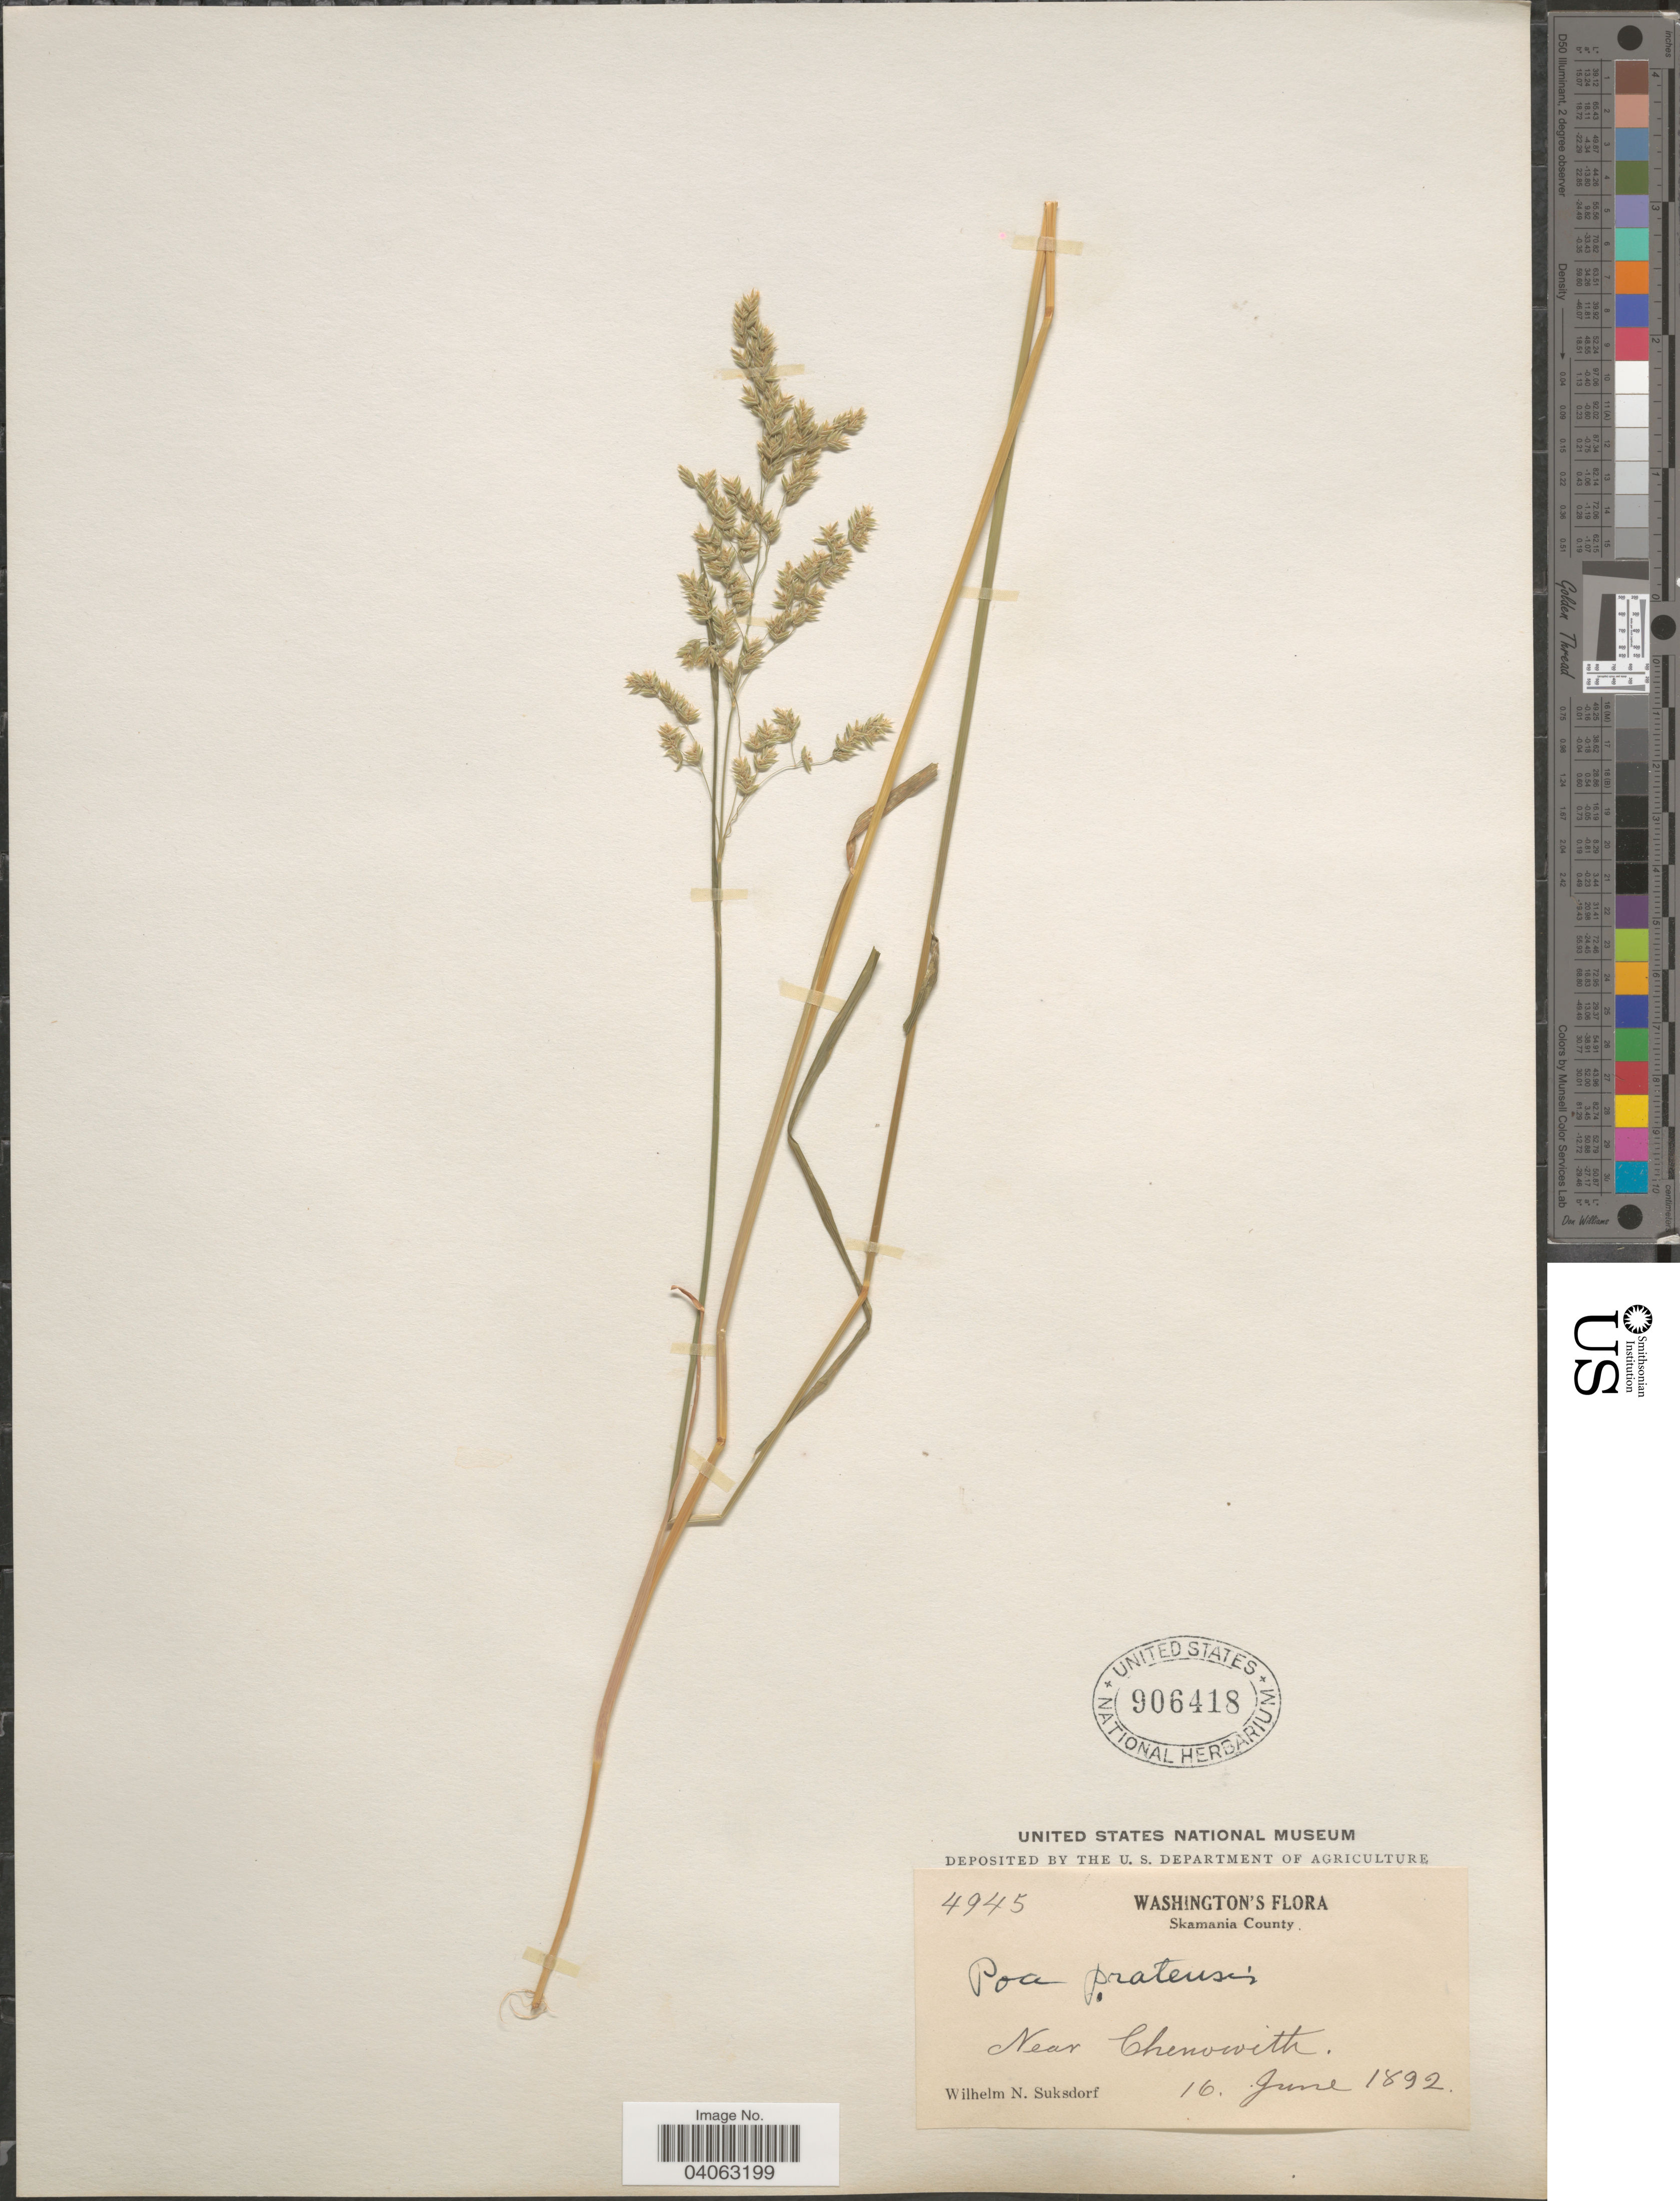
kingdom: Plantae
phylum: Tracheophyta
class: Liliopsida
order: Poales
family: Poaceae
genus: Poa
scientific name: Poa pratensis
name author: L.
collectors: W. N. Suksdorf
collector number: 4945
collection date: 1892-06-16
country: United States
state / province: Washington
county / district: Skamania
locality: Skamania County. near Chenowith.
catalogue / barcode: US 906418